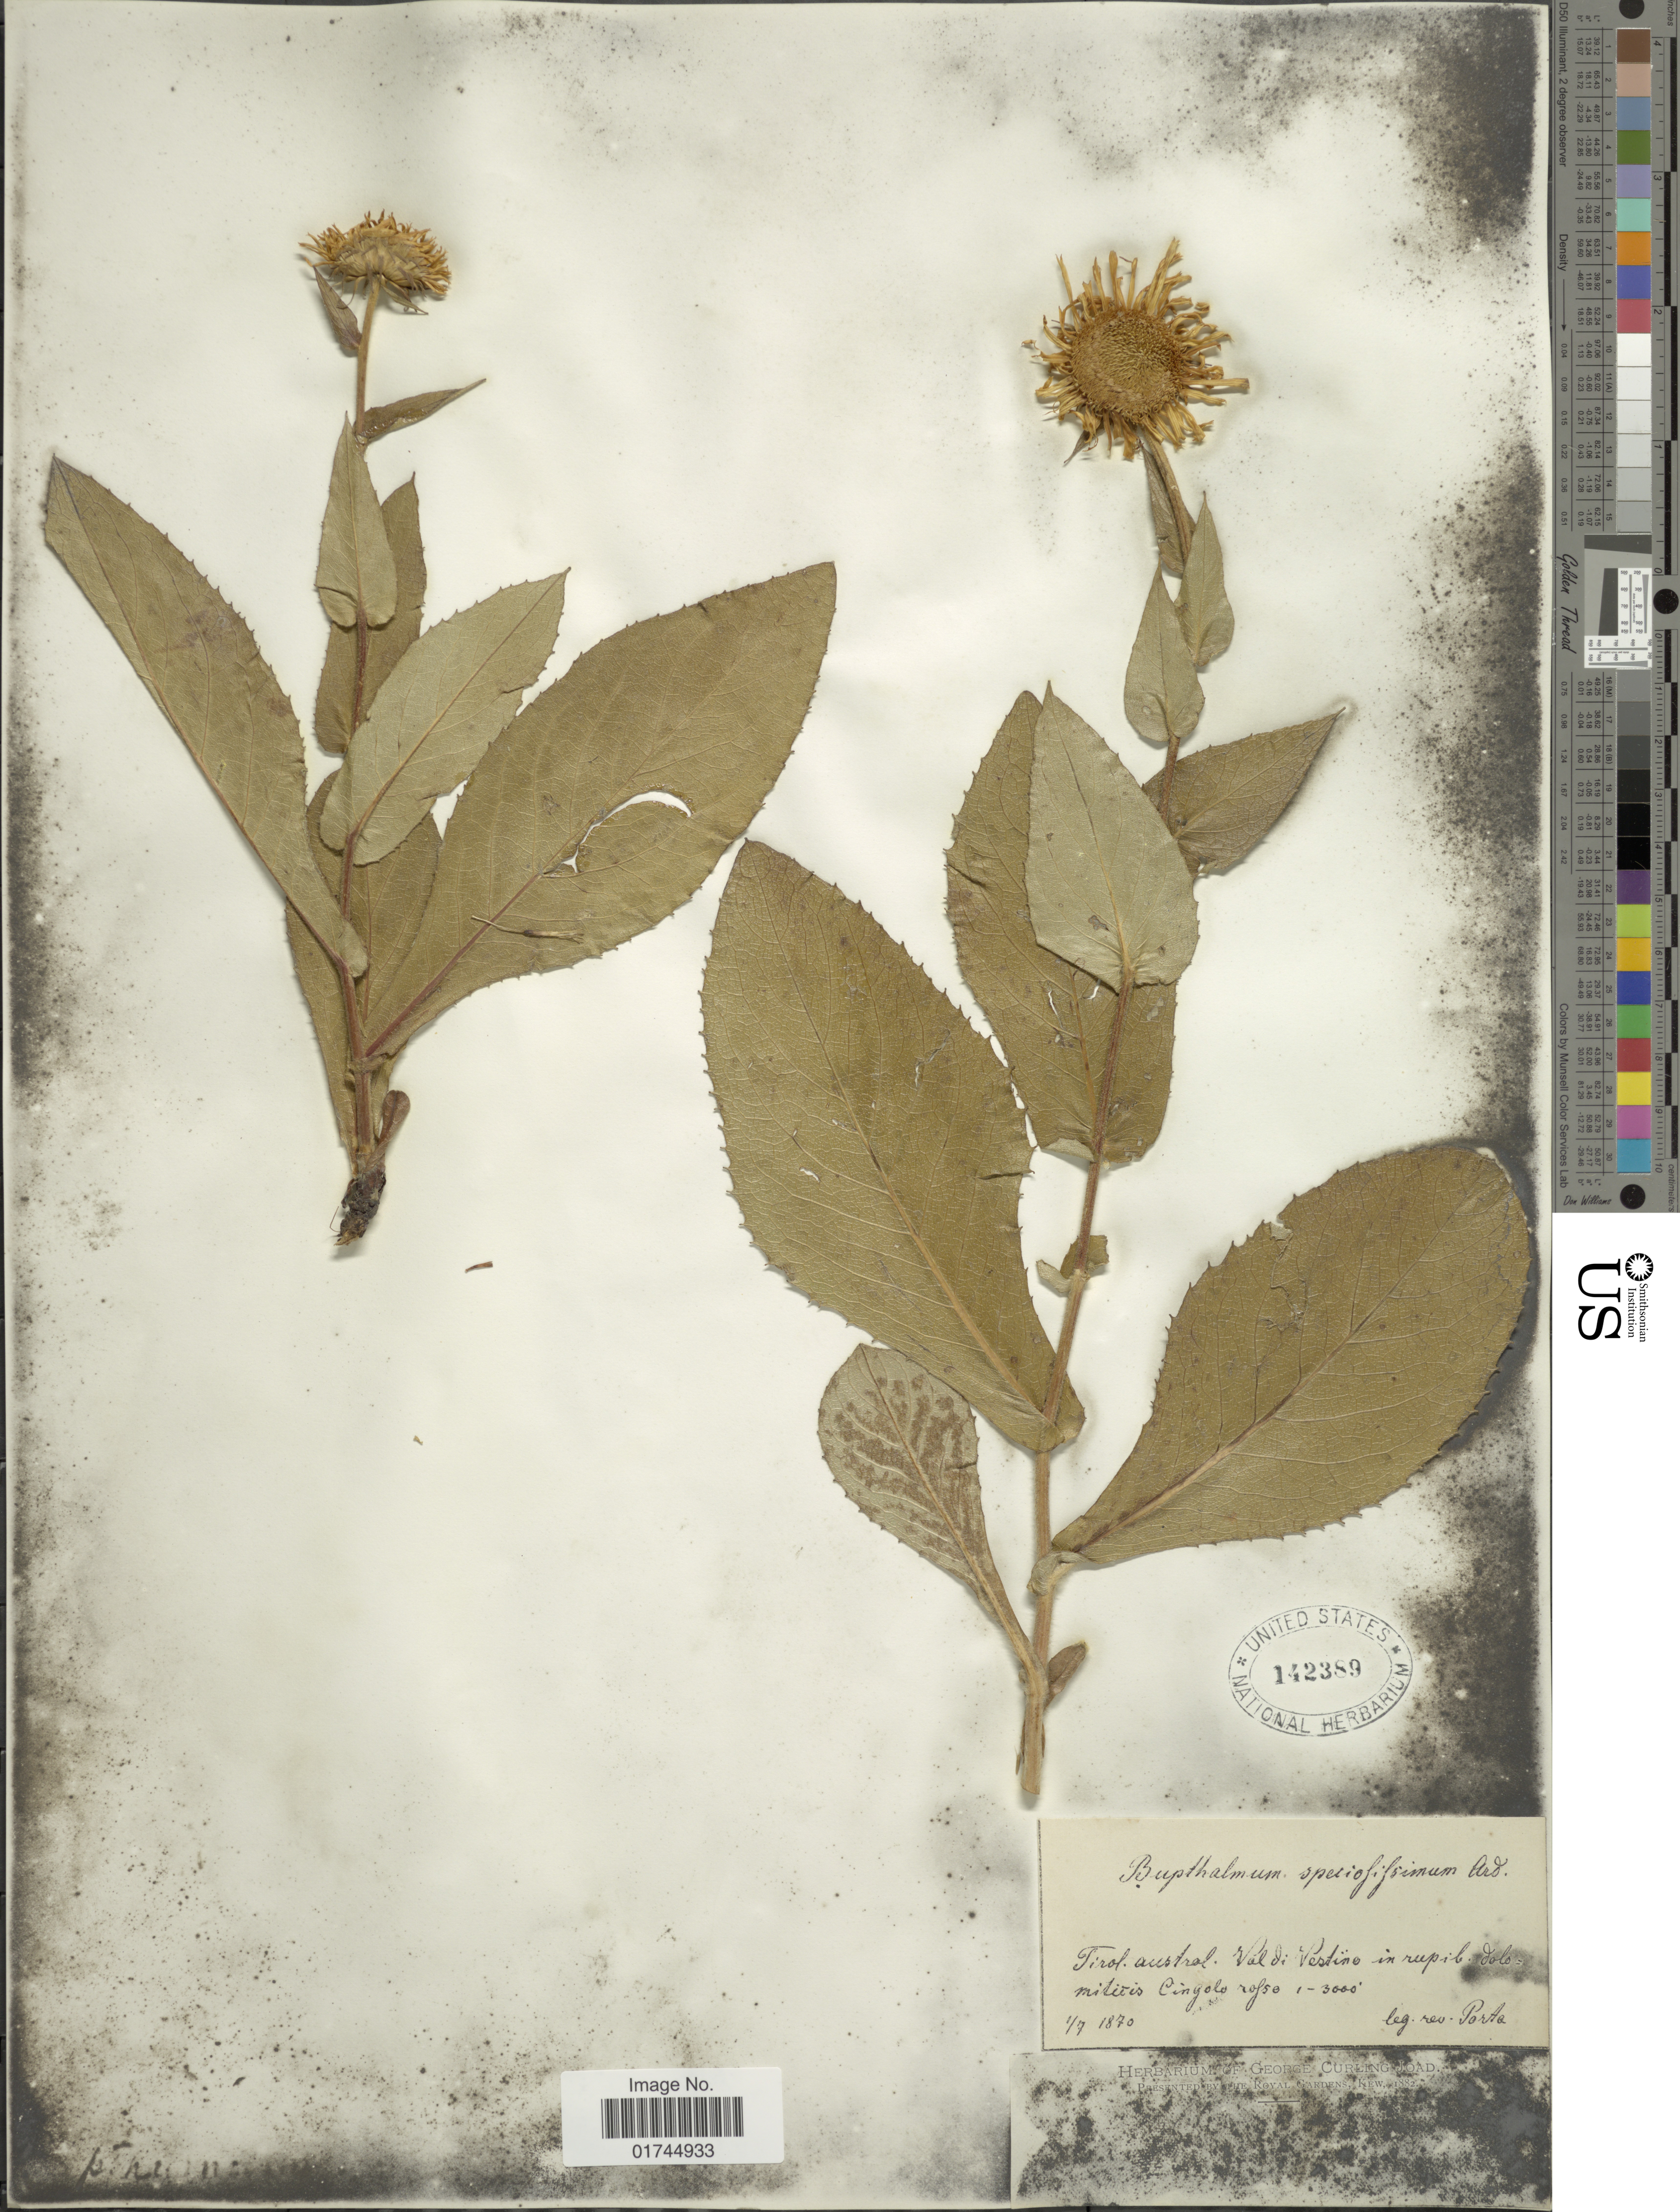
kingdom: Plantae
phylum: Tracheophyta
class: Magnoliopsida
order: Asterales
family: Asteraceae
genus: Buphthalmum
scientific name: Buphthalmum speciosissimum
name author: L.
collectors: -- Porta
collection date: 1870-07-01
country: Italy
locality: Tirol austral. Val di Vestino in rupib.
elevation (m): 305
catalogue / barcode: US 142389